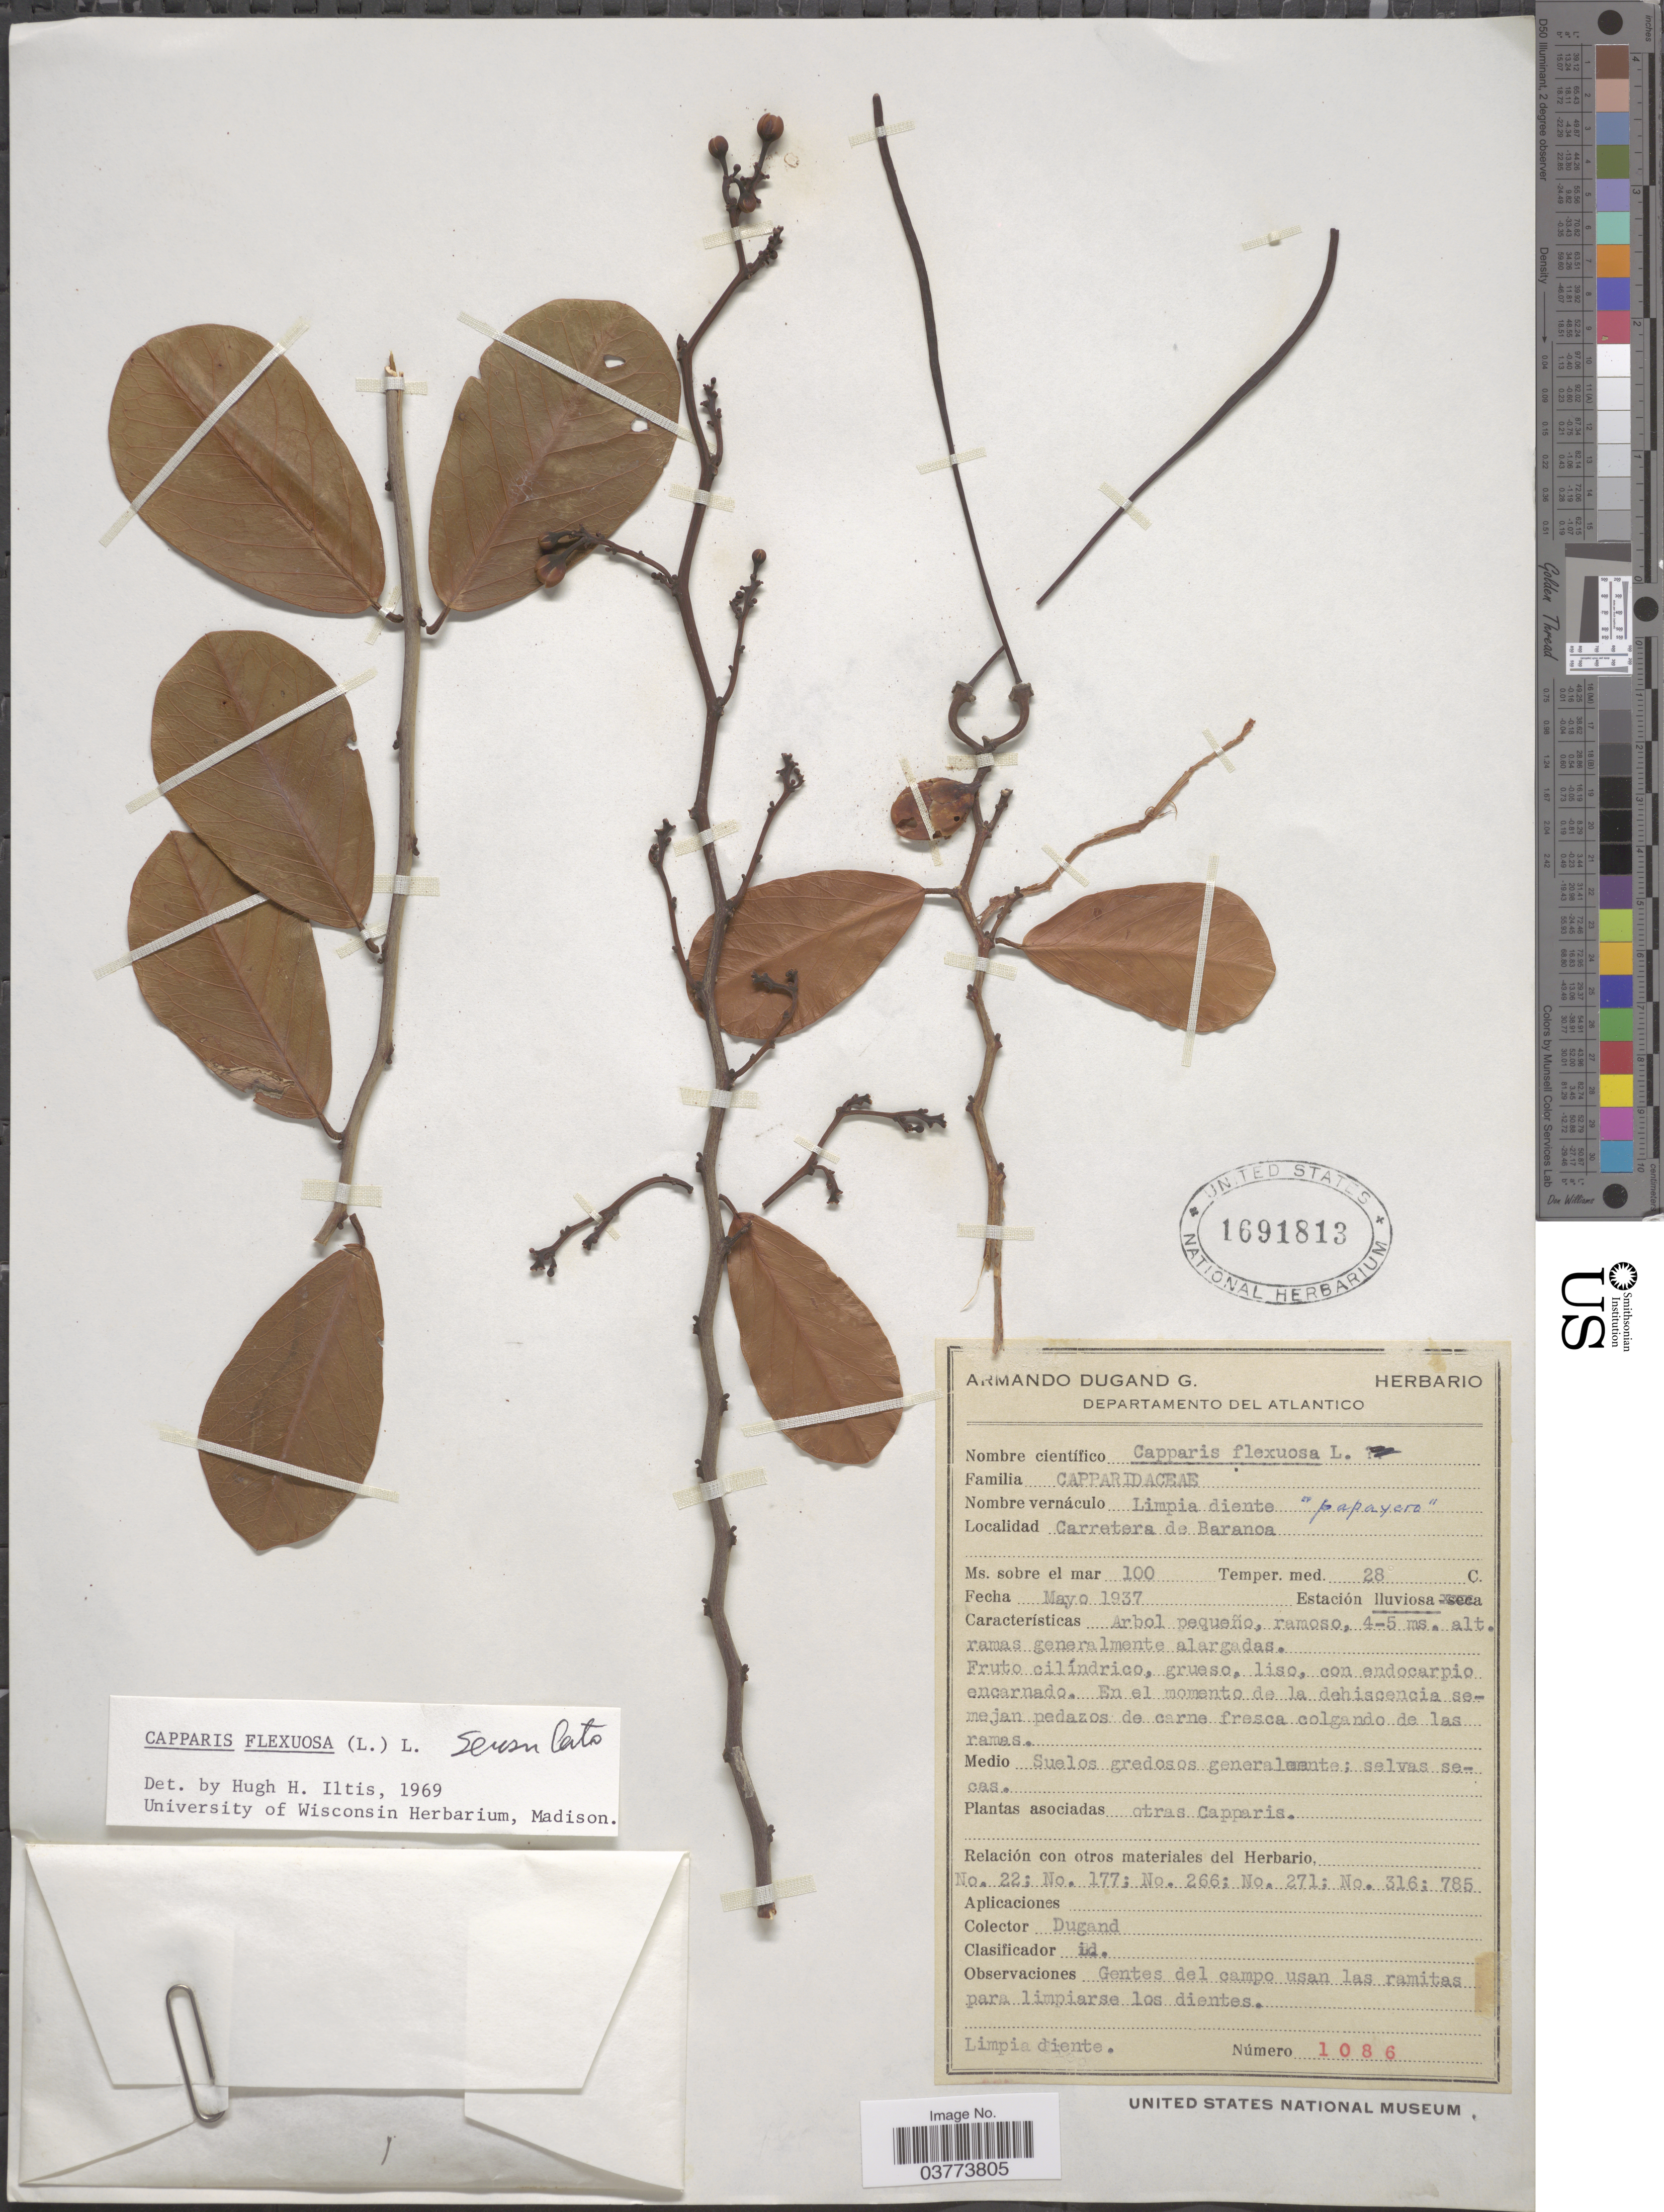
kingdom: Plantae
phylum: Tracheophyta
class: Magnoliopsida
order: Brassicales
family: Capparaceae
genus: Cynophalla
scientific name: Cynophalla flexuosa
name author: (L.) J. Presl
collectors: A. Dugand G.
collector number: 1086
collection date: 1937-05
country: Colombia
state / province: Atlántico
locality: Departamento del Atlantico. Carretera de Baranca.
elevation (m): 100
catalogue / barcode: US 1691813